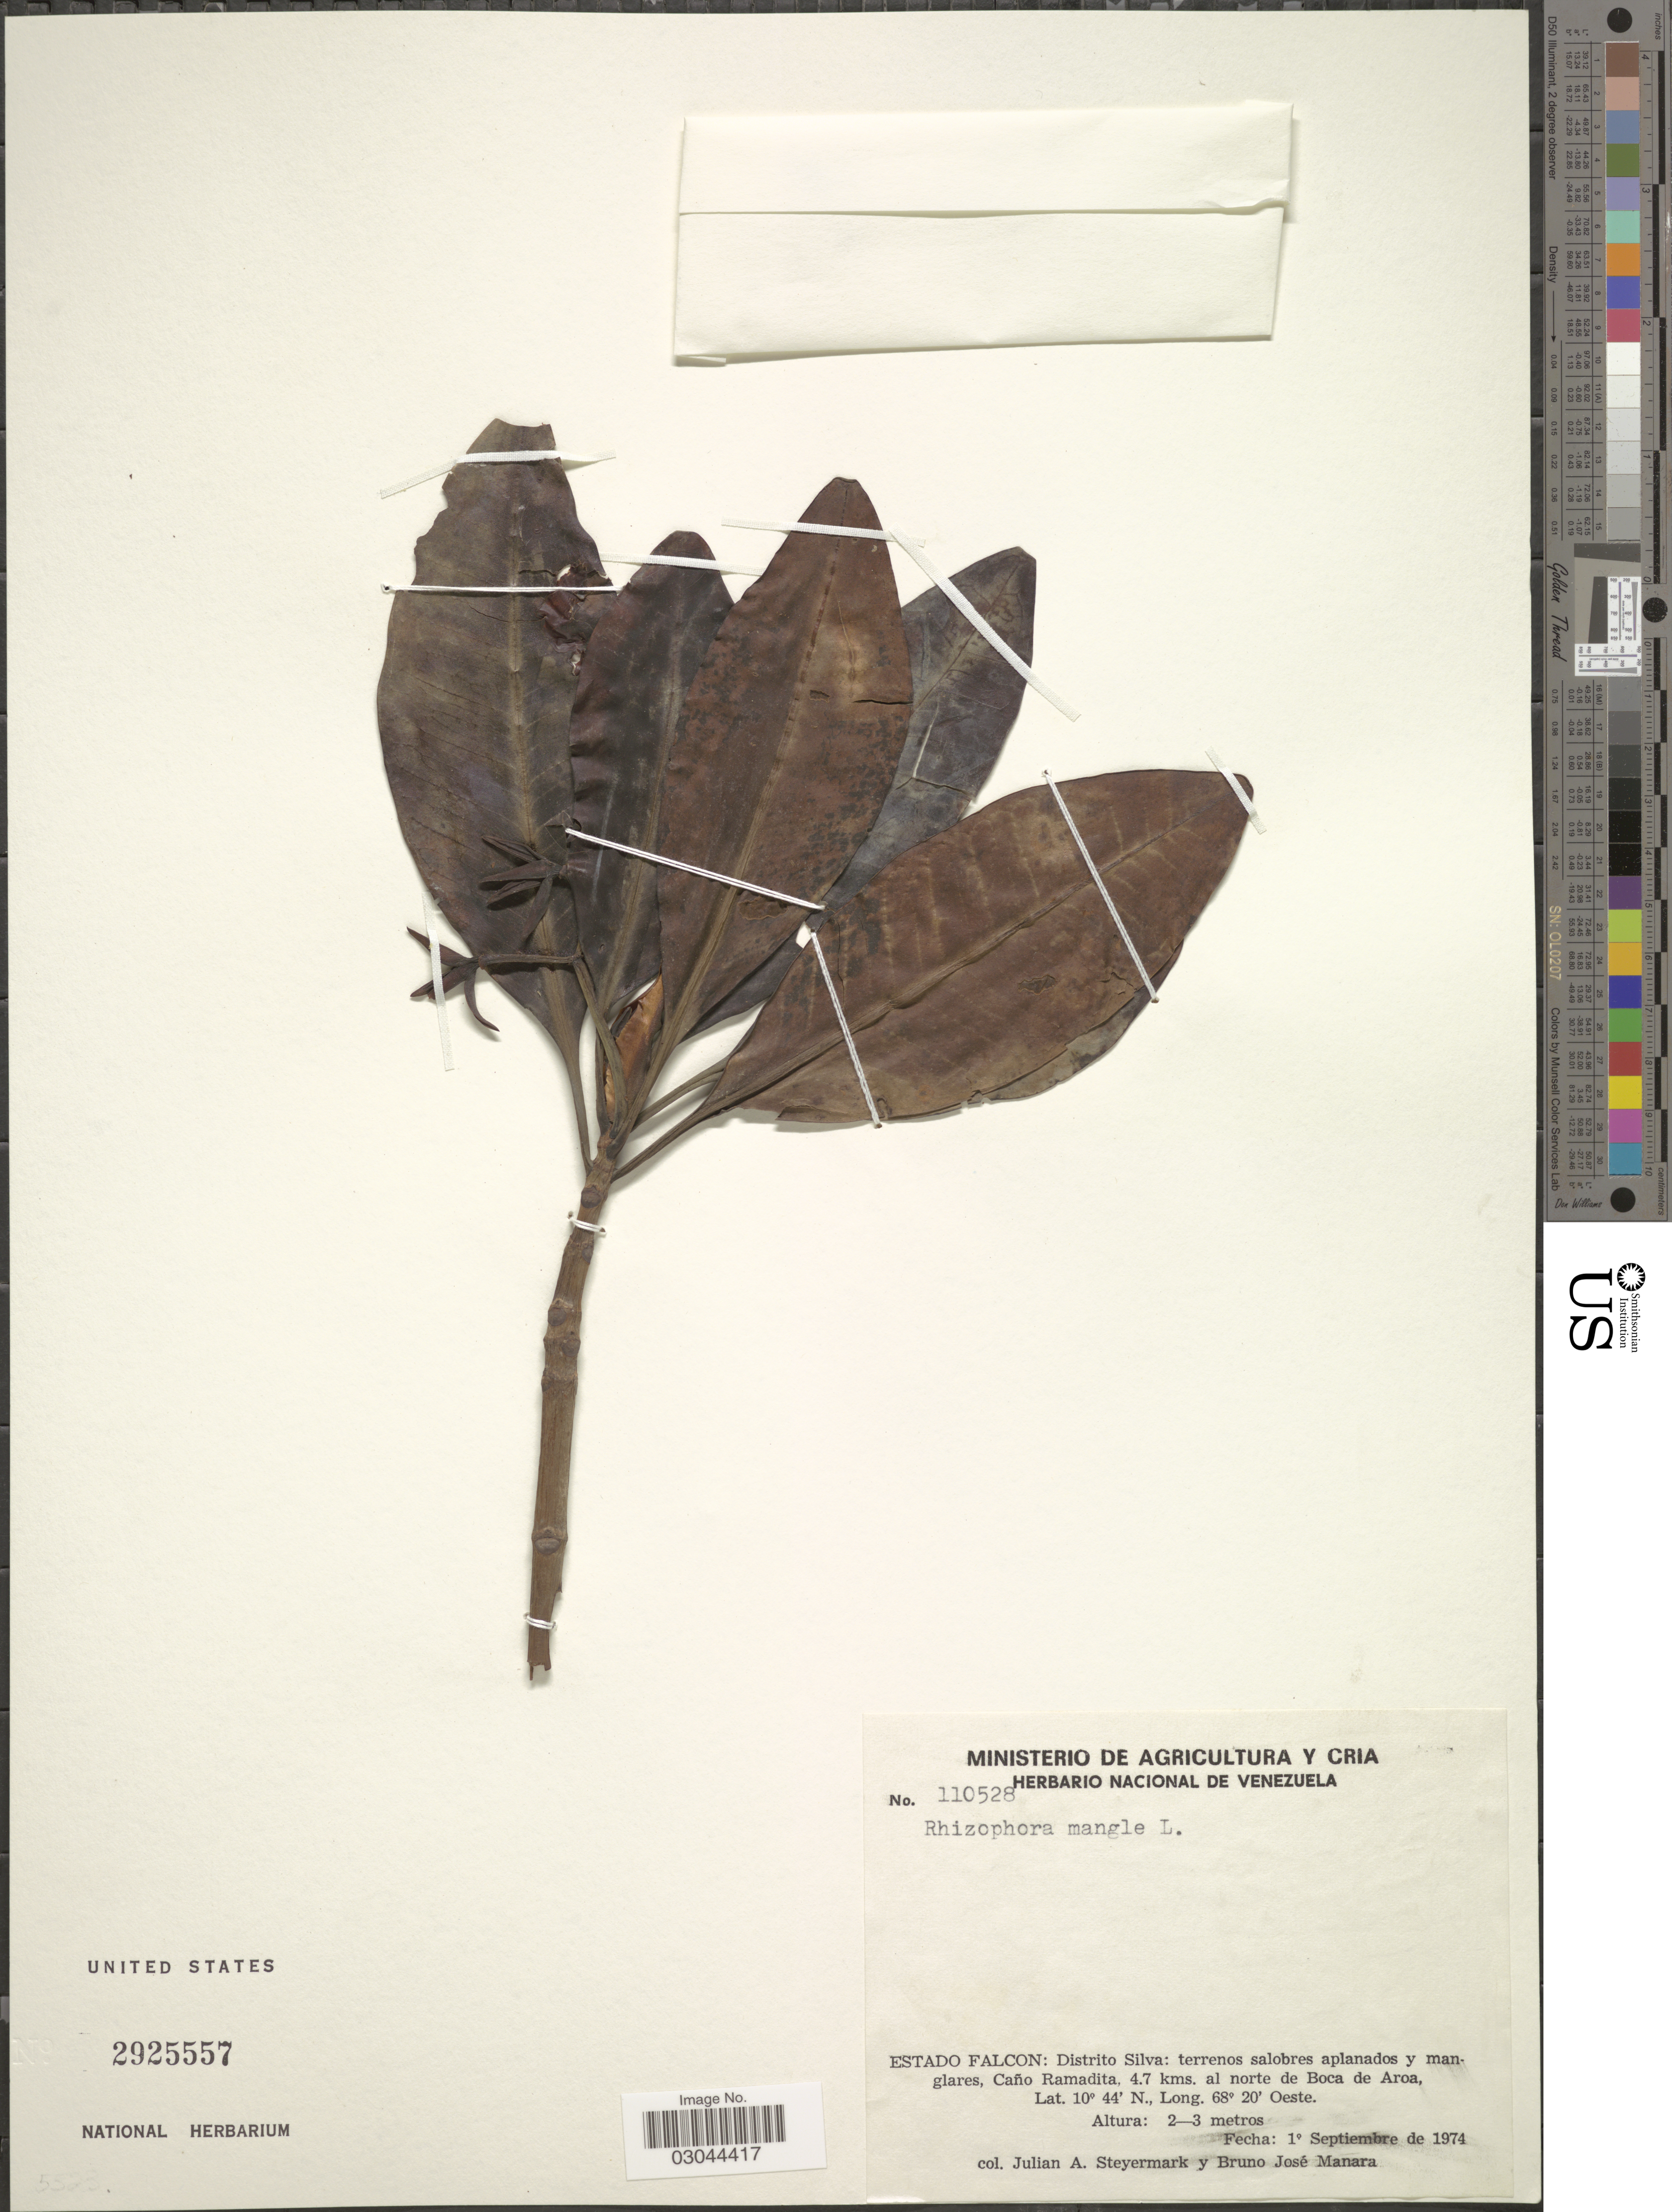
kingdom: Plantae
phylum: Tracheophyta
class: Magnoliopsida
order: Malpighiales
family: Rhizophoraceae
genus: Rhizophora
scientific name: Rhizophora mangle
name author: L.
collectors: J. Steyermark & B. Manara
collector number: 110528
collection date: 1974-09-01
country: Venezuela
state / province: Falcón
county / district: Silva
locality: Estado Falcon: Distrito Silva: terrenos salobres aplanados y manglares, Caño Ramadita, 4.7 kms. al norte de Boca de Aroa.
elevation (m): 2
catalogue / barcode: US 2925557